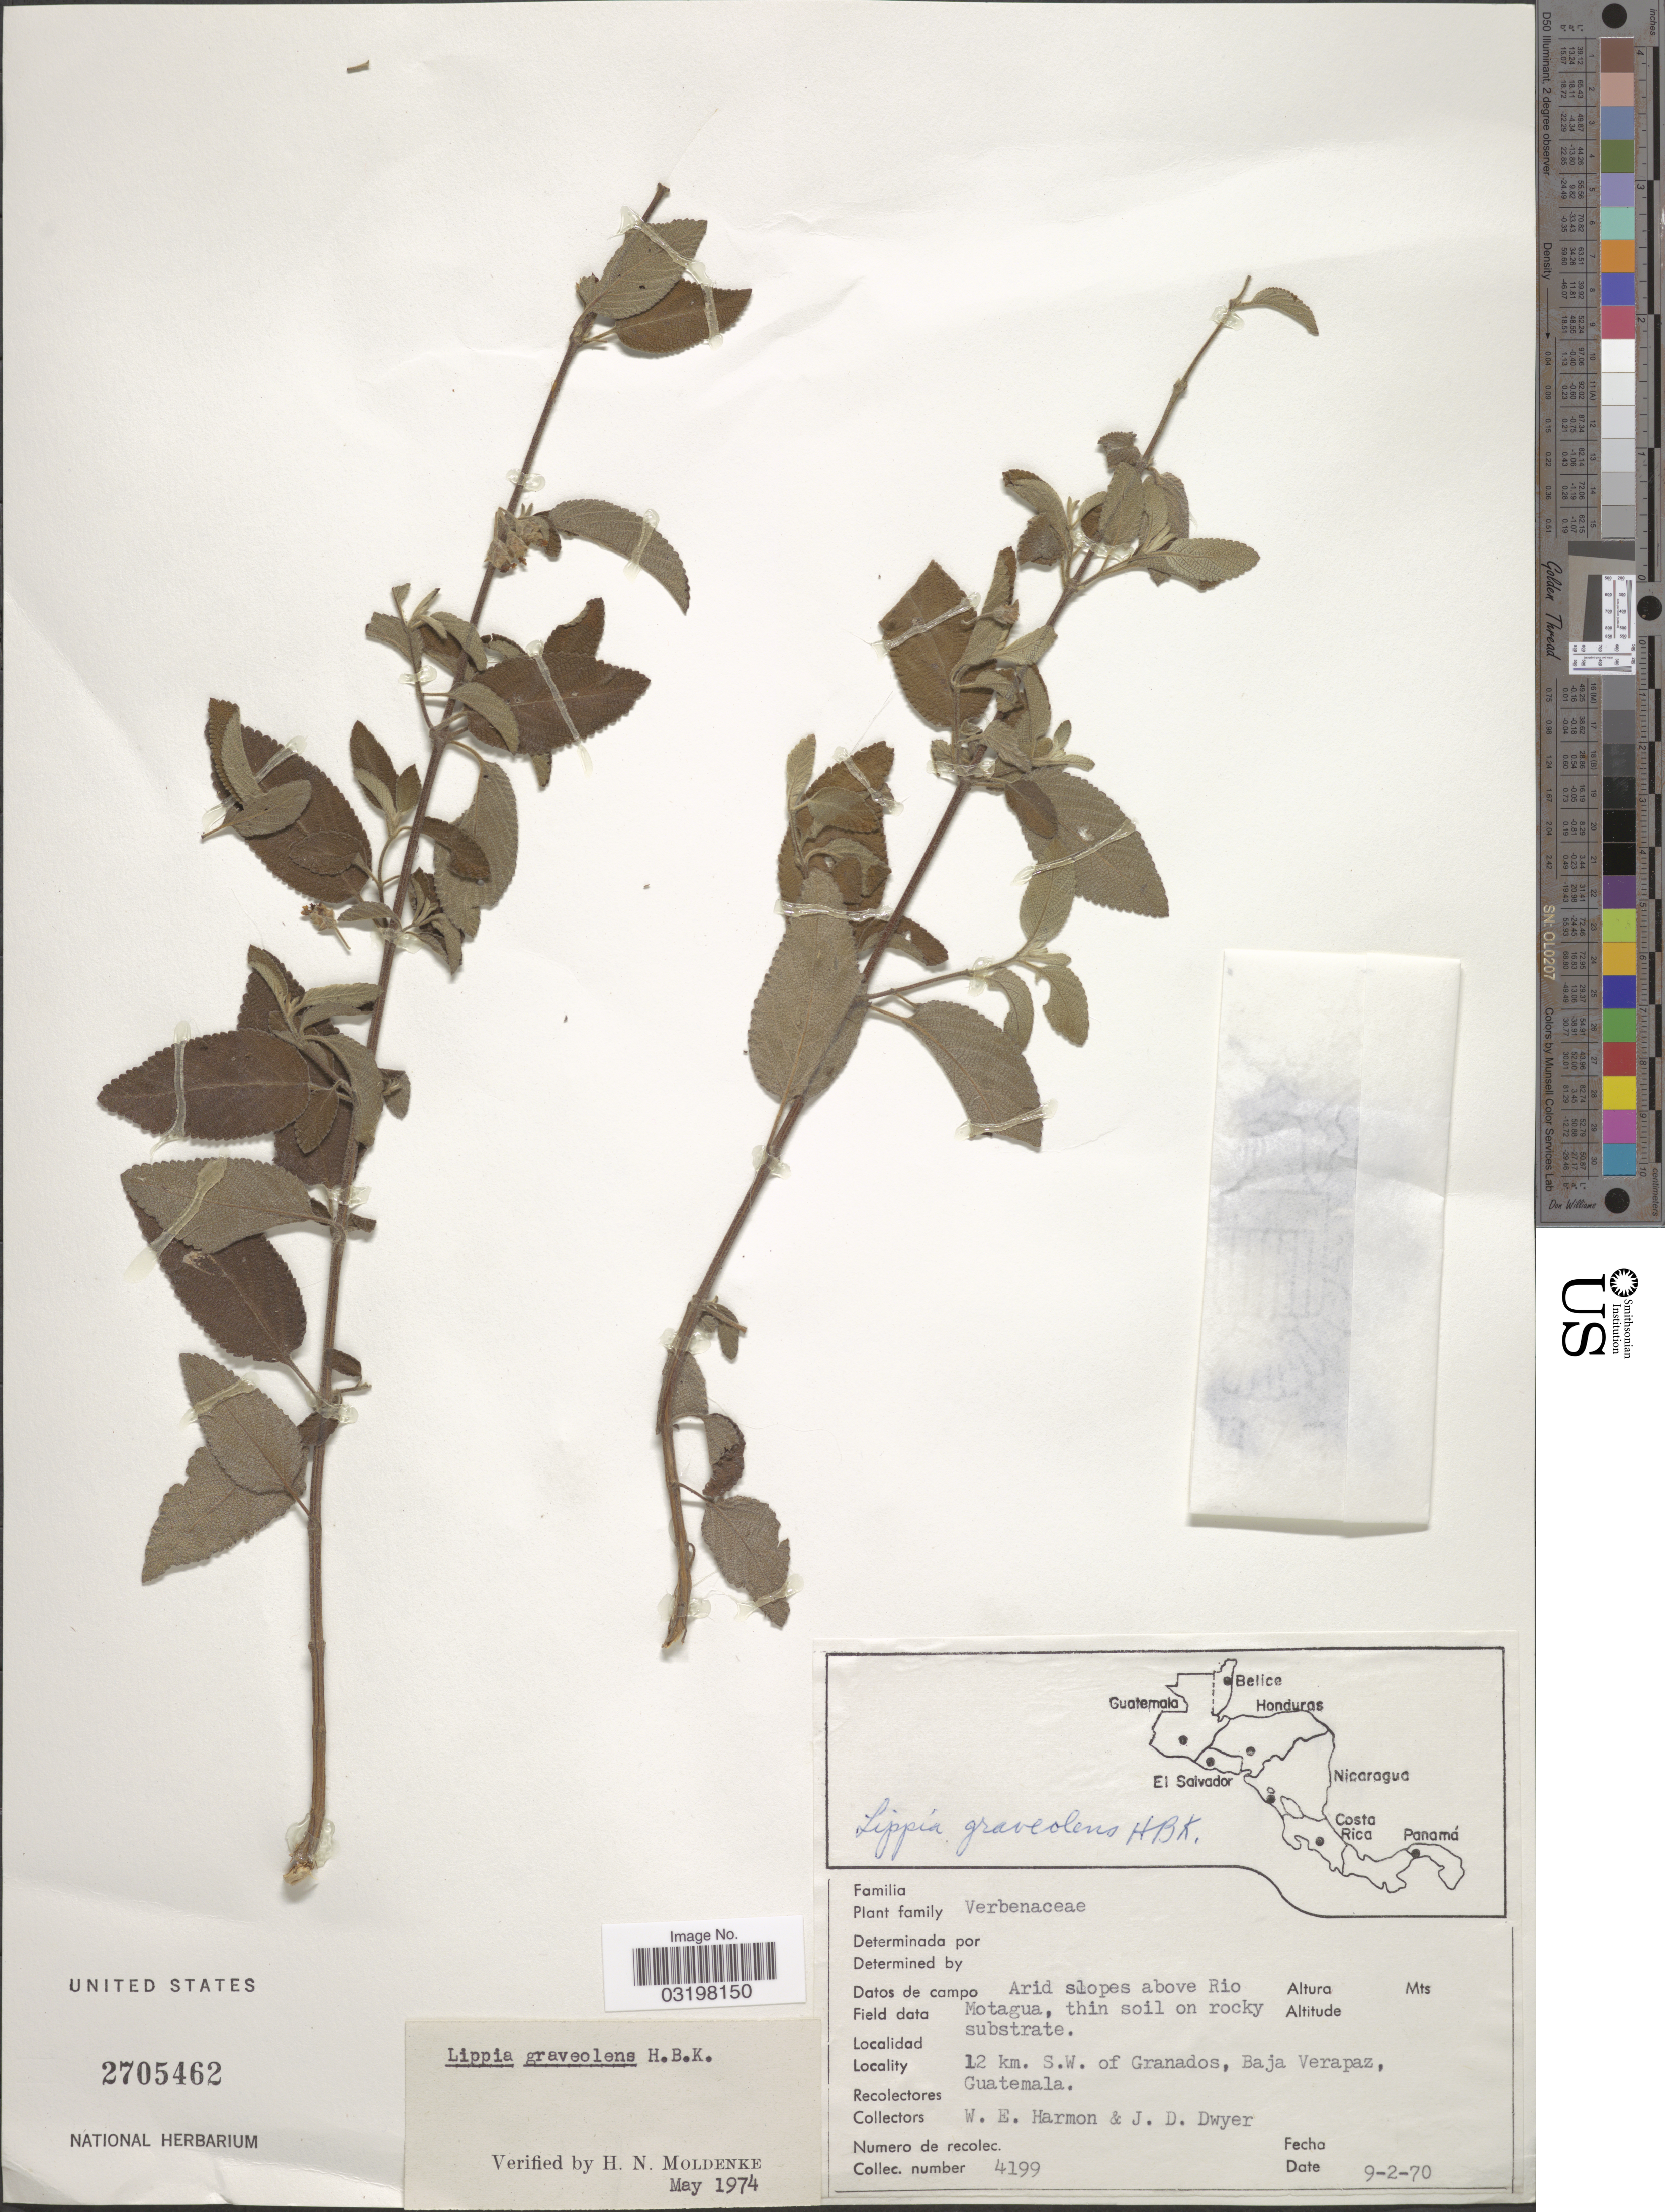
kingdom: Plantae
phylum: Tracheophyta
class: Magnoliopsida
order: Lamiales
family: Verbenaceae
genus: Lippia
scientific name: Lippia graveolens f. graveolens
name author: Kunth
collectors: W. E. Harmon & J. D. Dwyer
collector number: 4199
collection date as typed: Transcribed d/m/y: 9/2/70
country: Guatemala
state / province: Baja Verapaz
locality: Arid slopes above Rio. Motagua. 12 km. S.W. of Granados.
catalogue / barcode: US 2705462